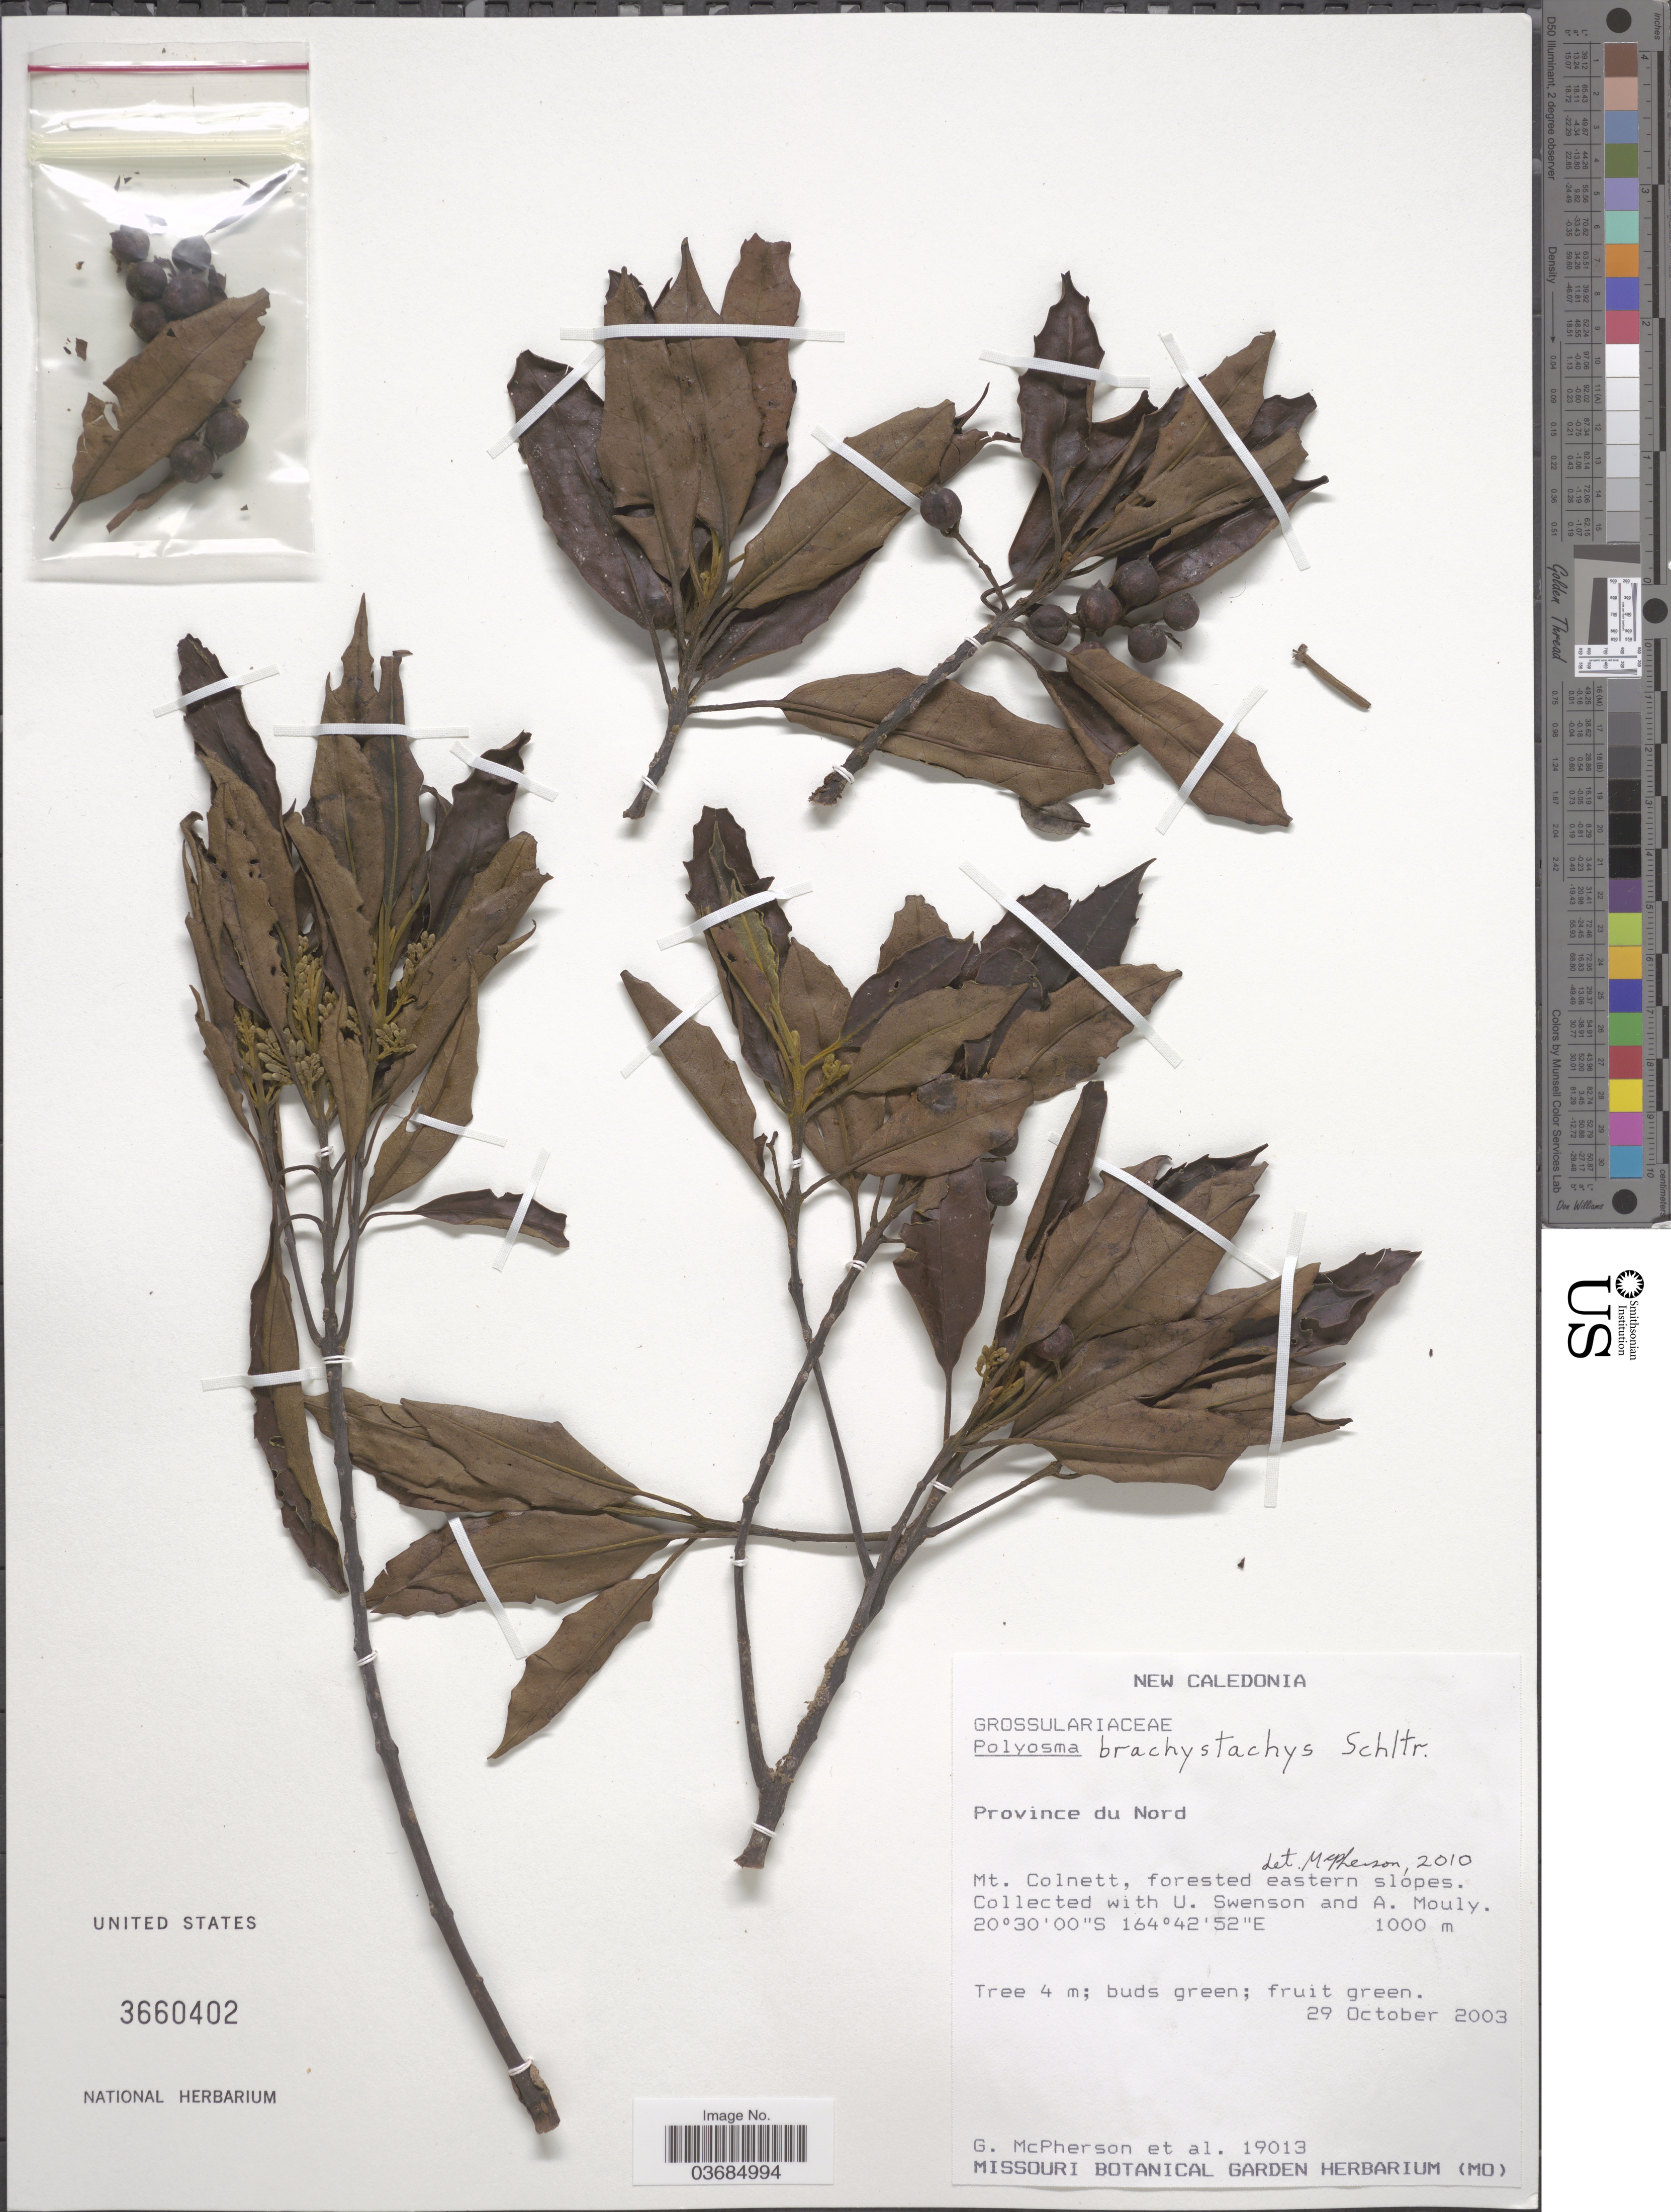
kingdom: Plantae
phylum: Tracheophyta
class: Magnoliopsida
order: Escalloniales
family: Escalloniaceae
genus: Polyosma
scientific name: Polyosma brachystachys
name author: Schltr.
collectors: G. McPherson, U. Swenson & A. Mouly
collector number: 19013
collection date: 2003-10-29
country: New Caledonia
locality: Province du Nord. Mt. Colnett, forested eastern slopes.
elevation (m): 1000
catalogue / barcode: US 3660402